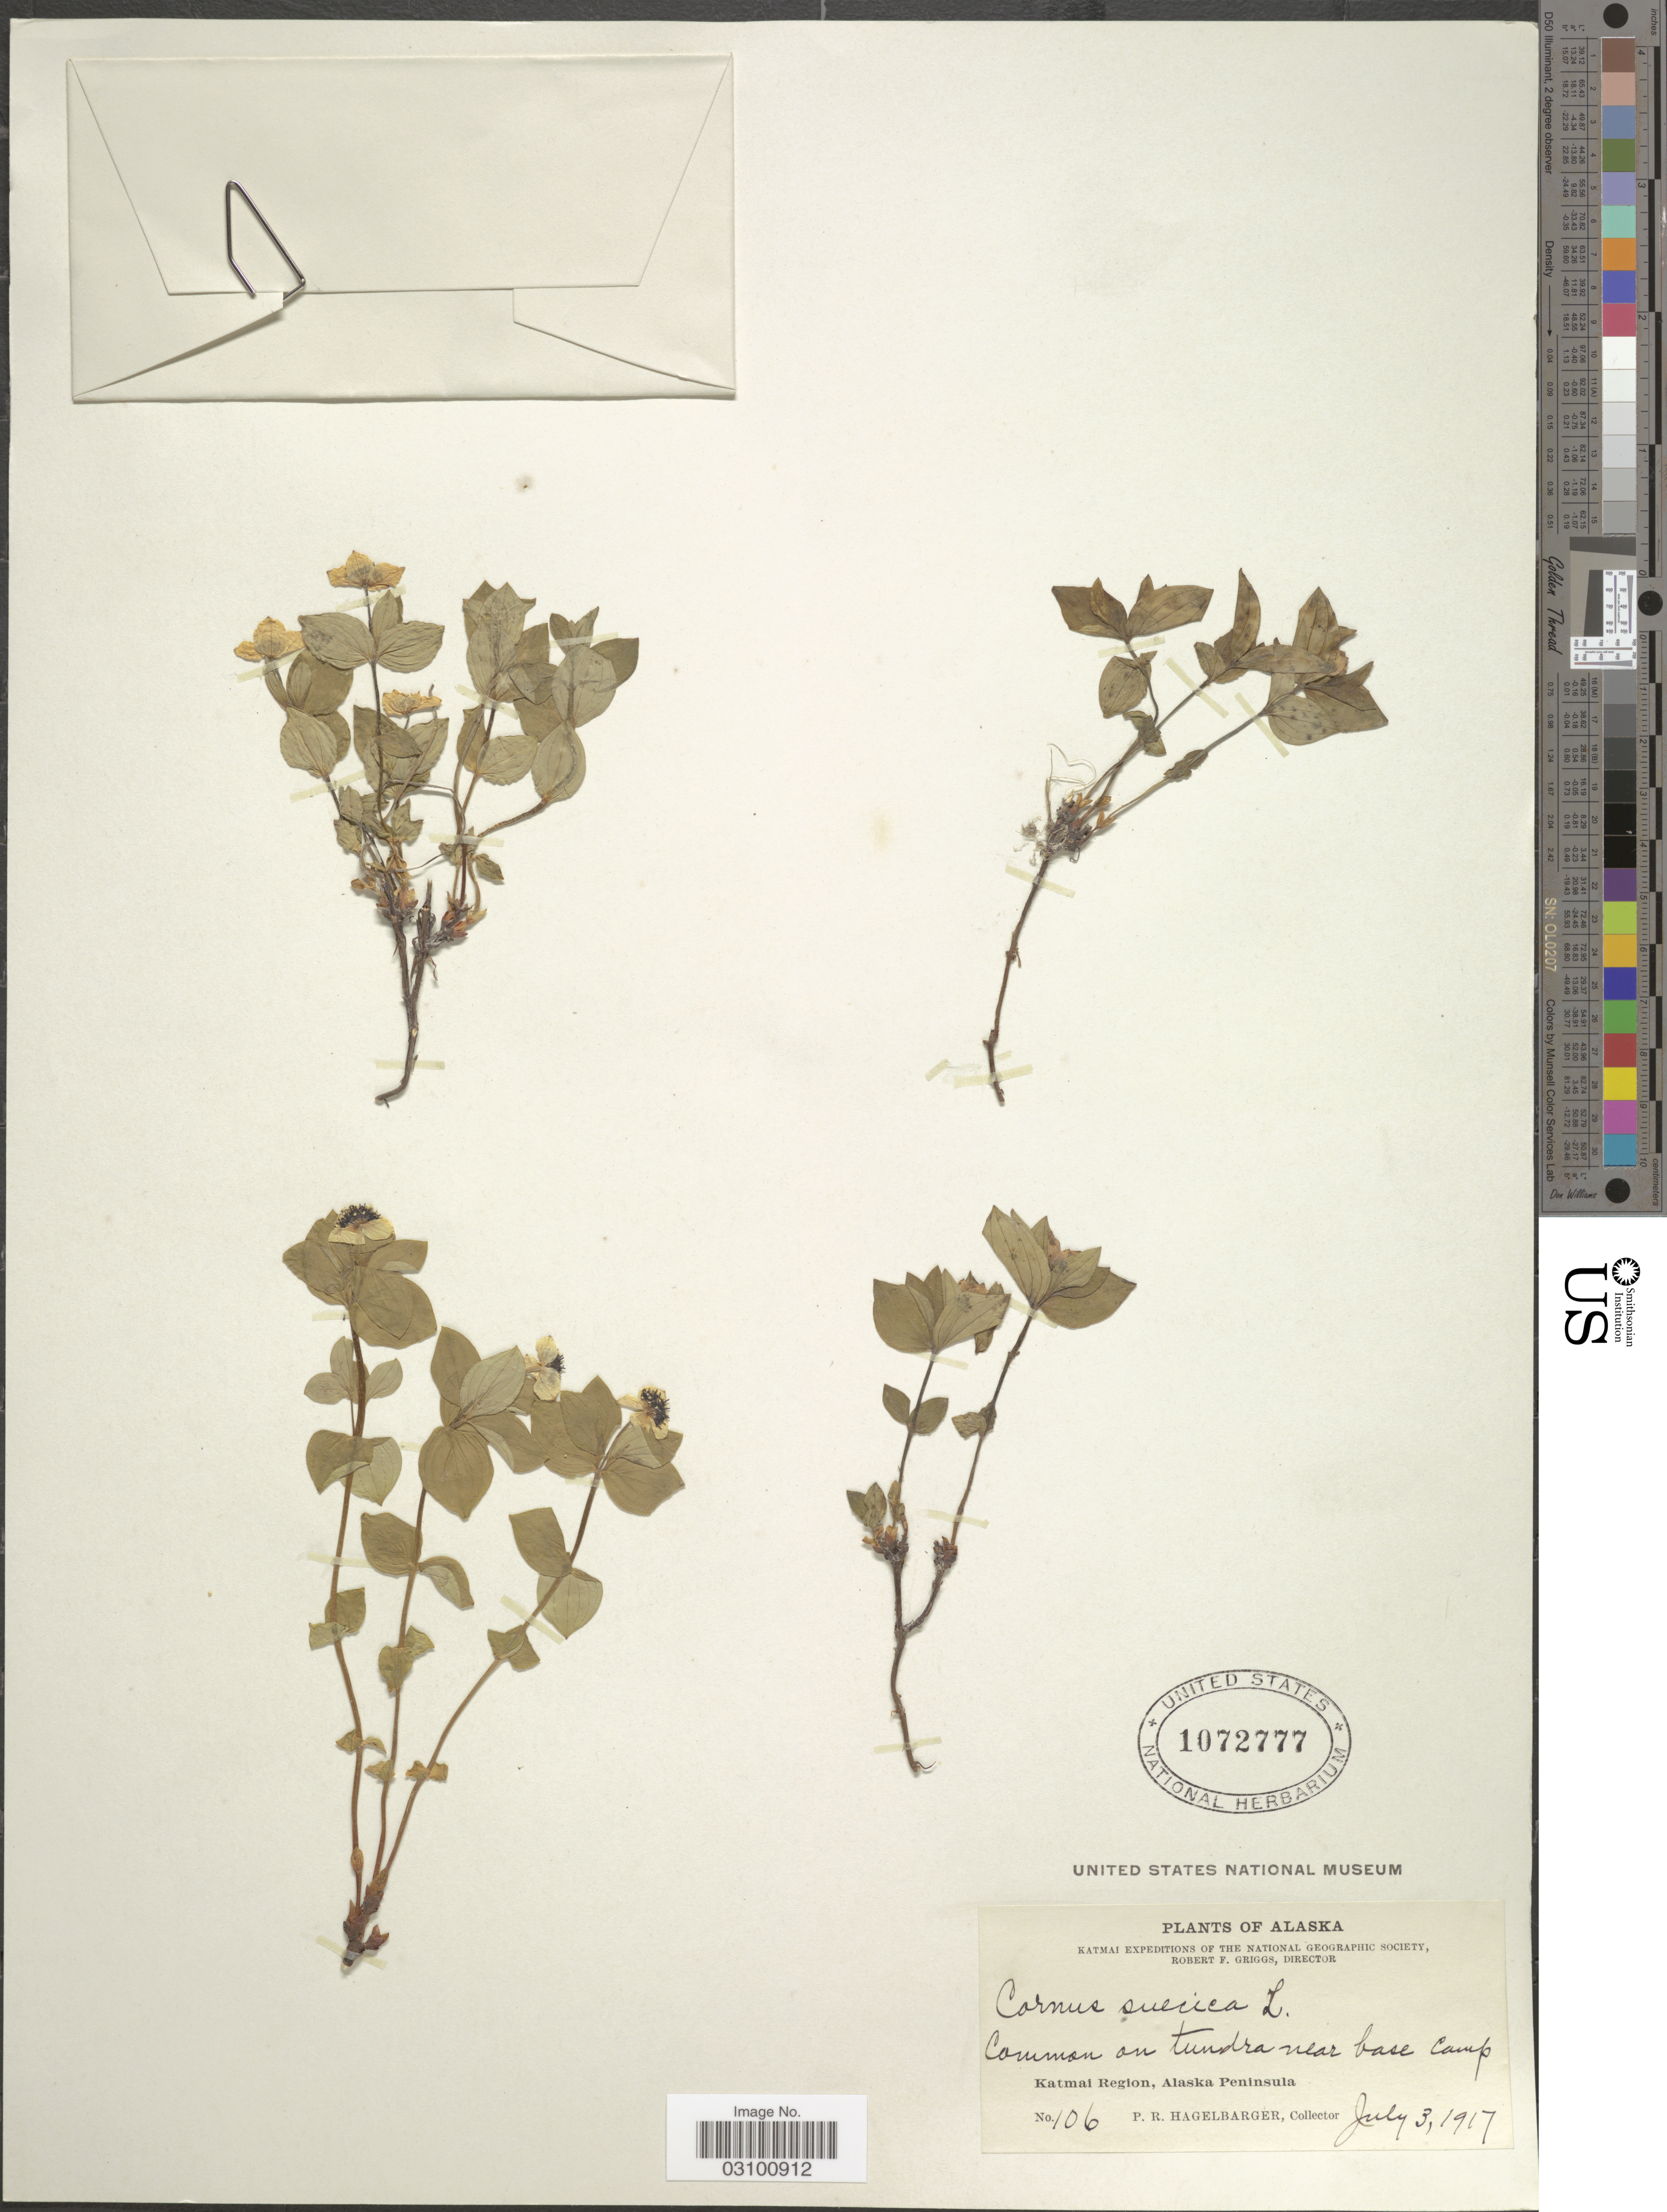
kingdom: Plantae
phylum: Tracheophyta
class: Magnoliopsida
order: Cornales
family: Cornaceae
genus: Cornus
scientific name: Cornus suecica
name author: L.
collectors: P. Hagelbarger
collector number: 106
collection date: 1917-07-03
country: United States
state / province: Alaska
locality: Common on tundra near base camp. Katmai Region, Alaska Province.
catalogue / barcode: US 1072777